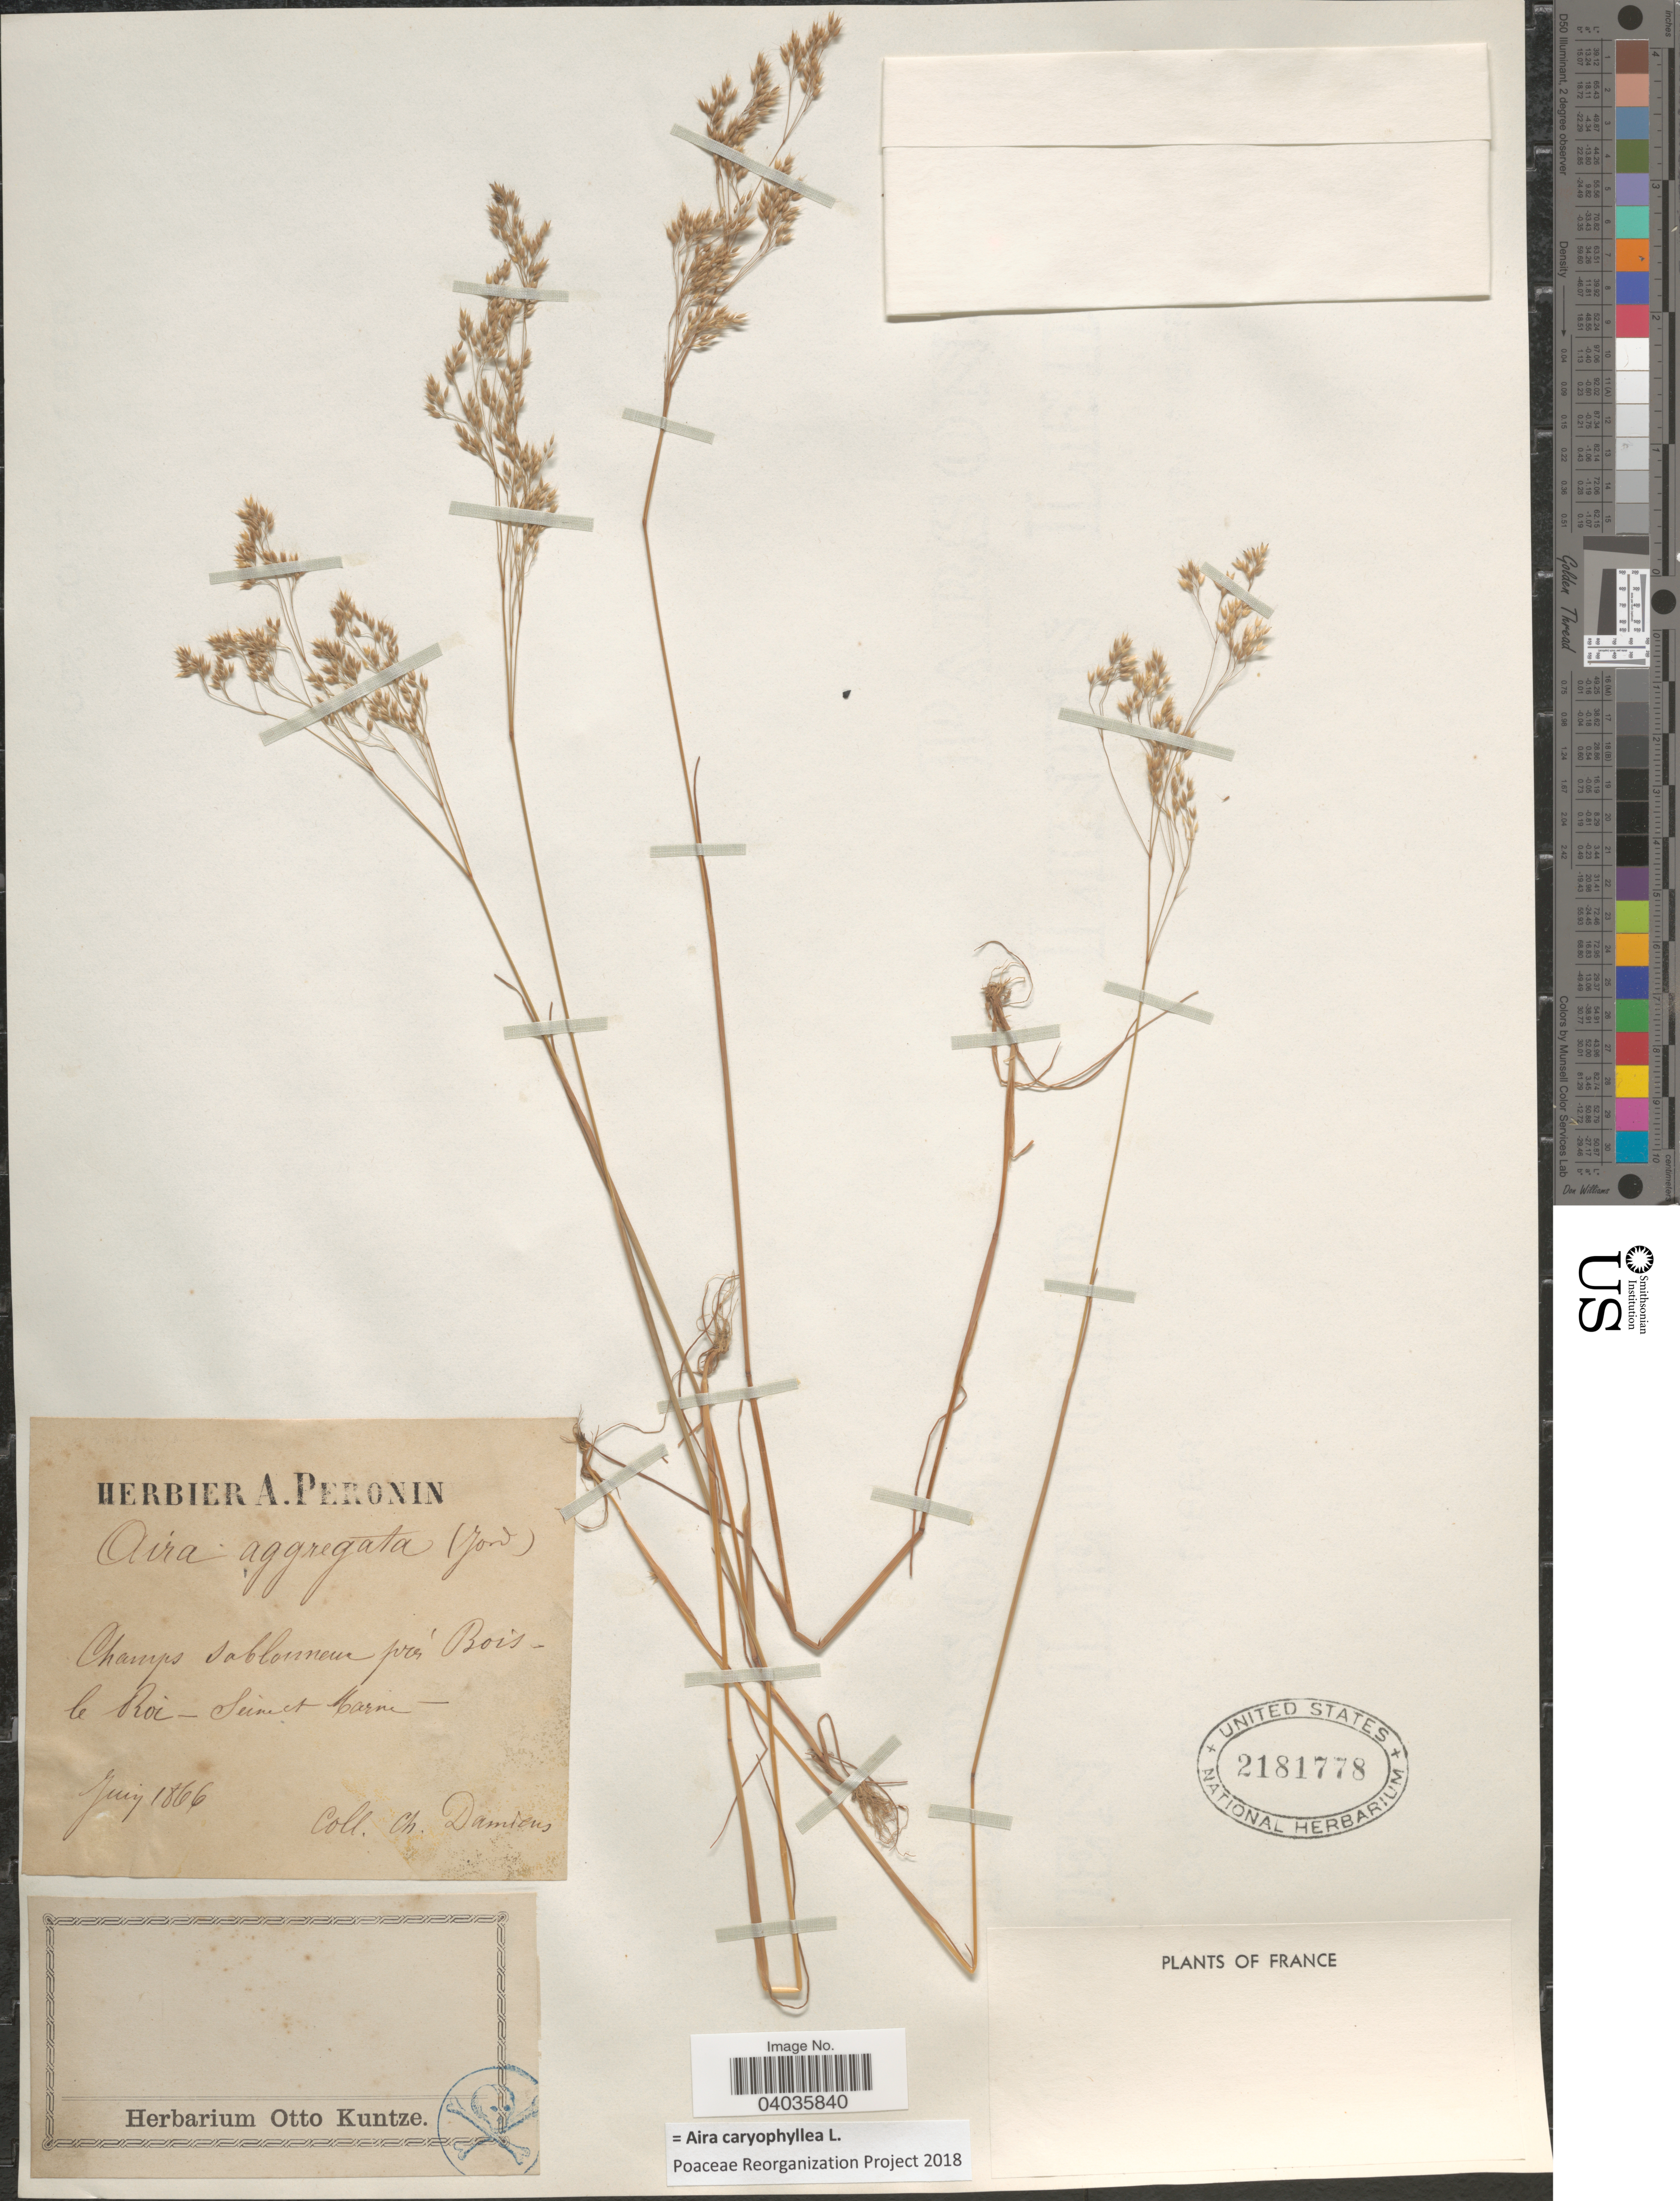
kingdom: Plantae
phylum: Tracheophyta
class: Liliopsida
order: Poales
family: Poaceae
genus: Aira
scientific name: Aira caryophyllea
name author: L.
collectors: C. Damiens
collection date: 1866-06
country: France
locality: Champs sablonneux prés Bois - le Roi-Saint-Carné.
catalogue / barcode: US 2181778